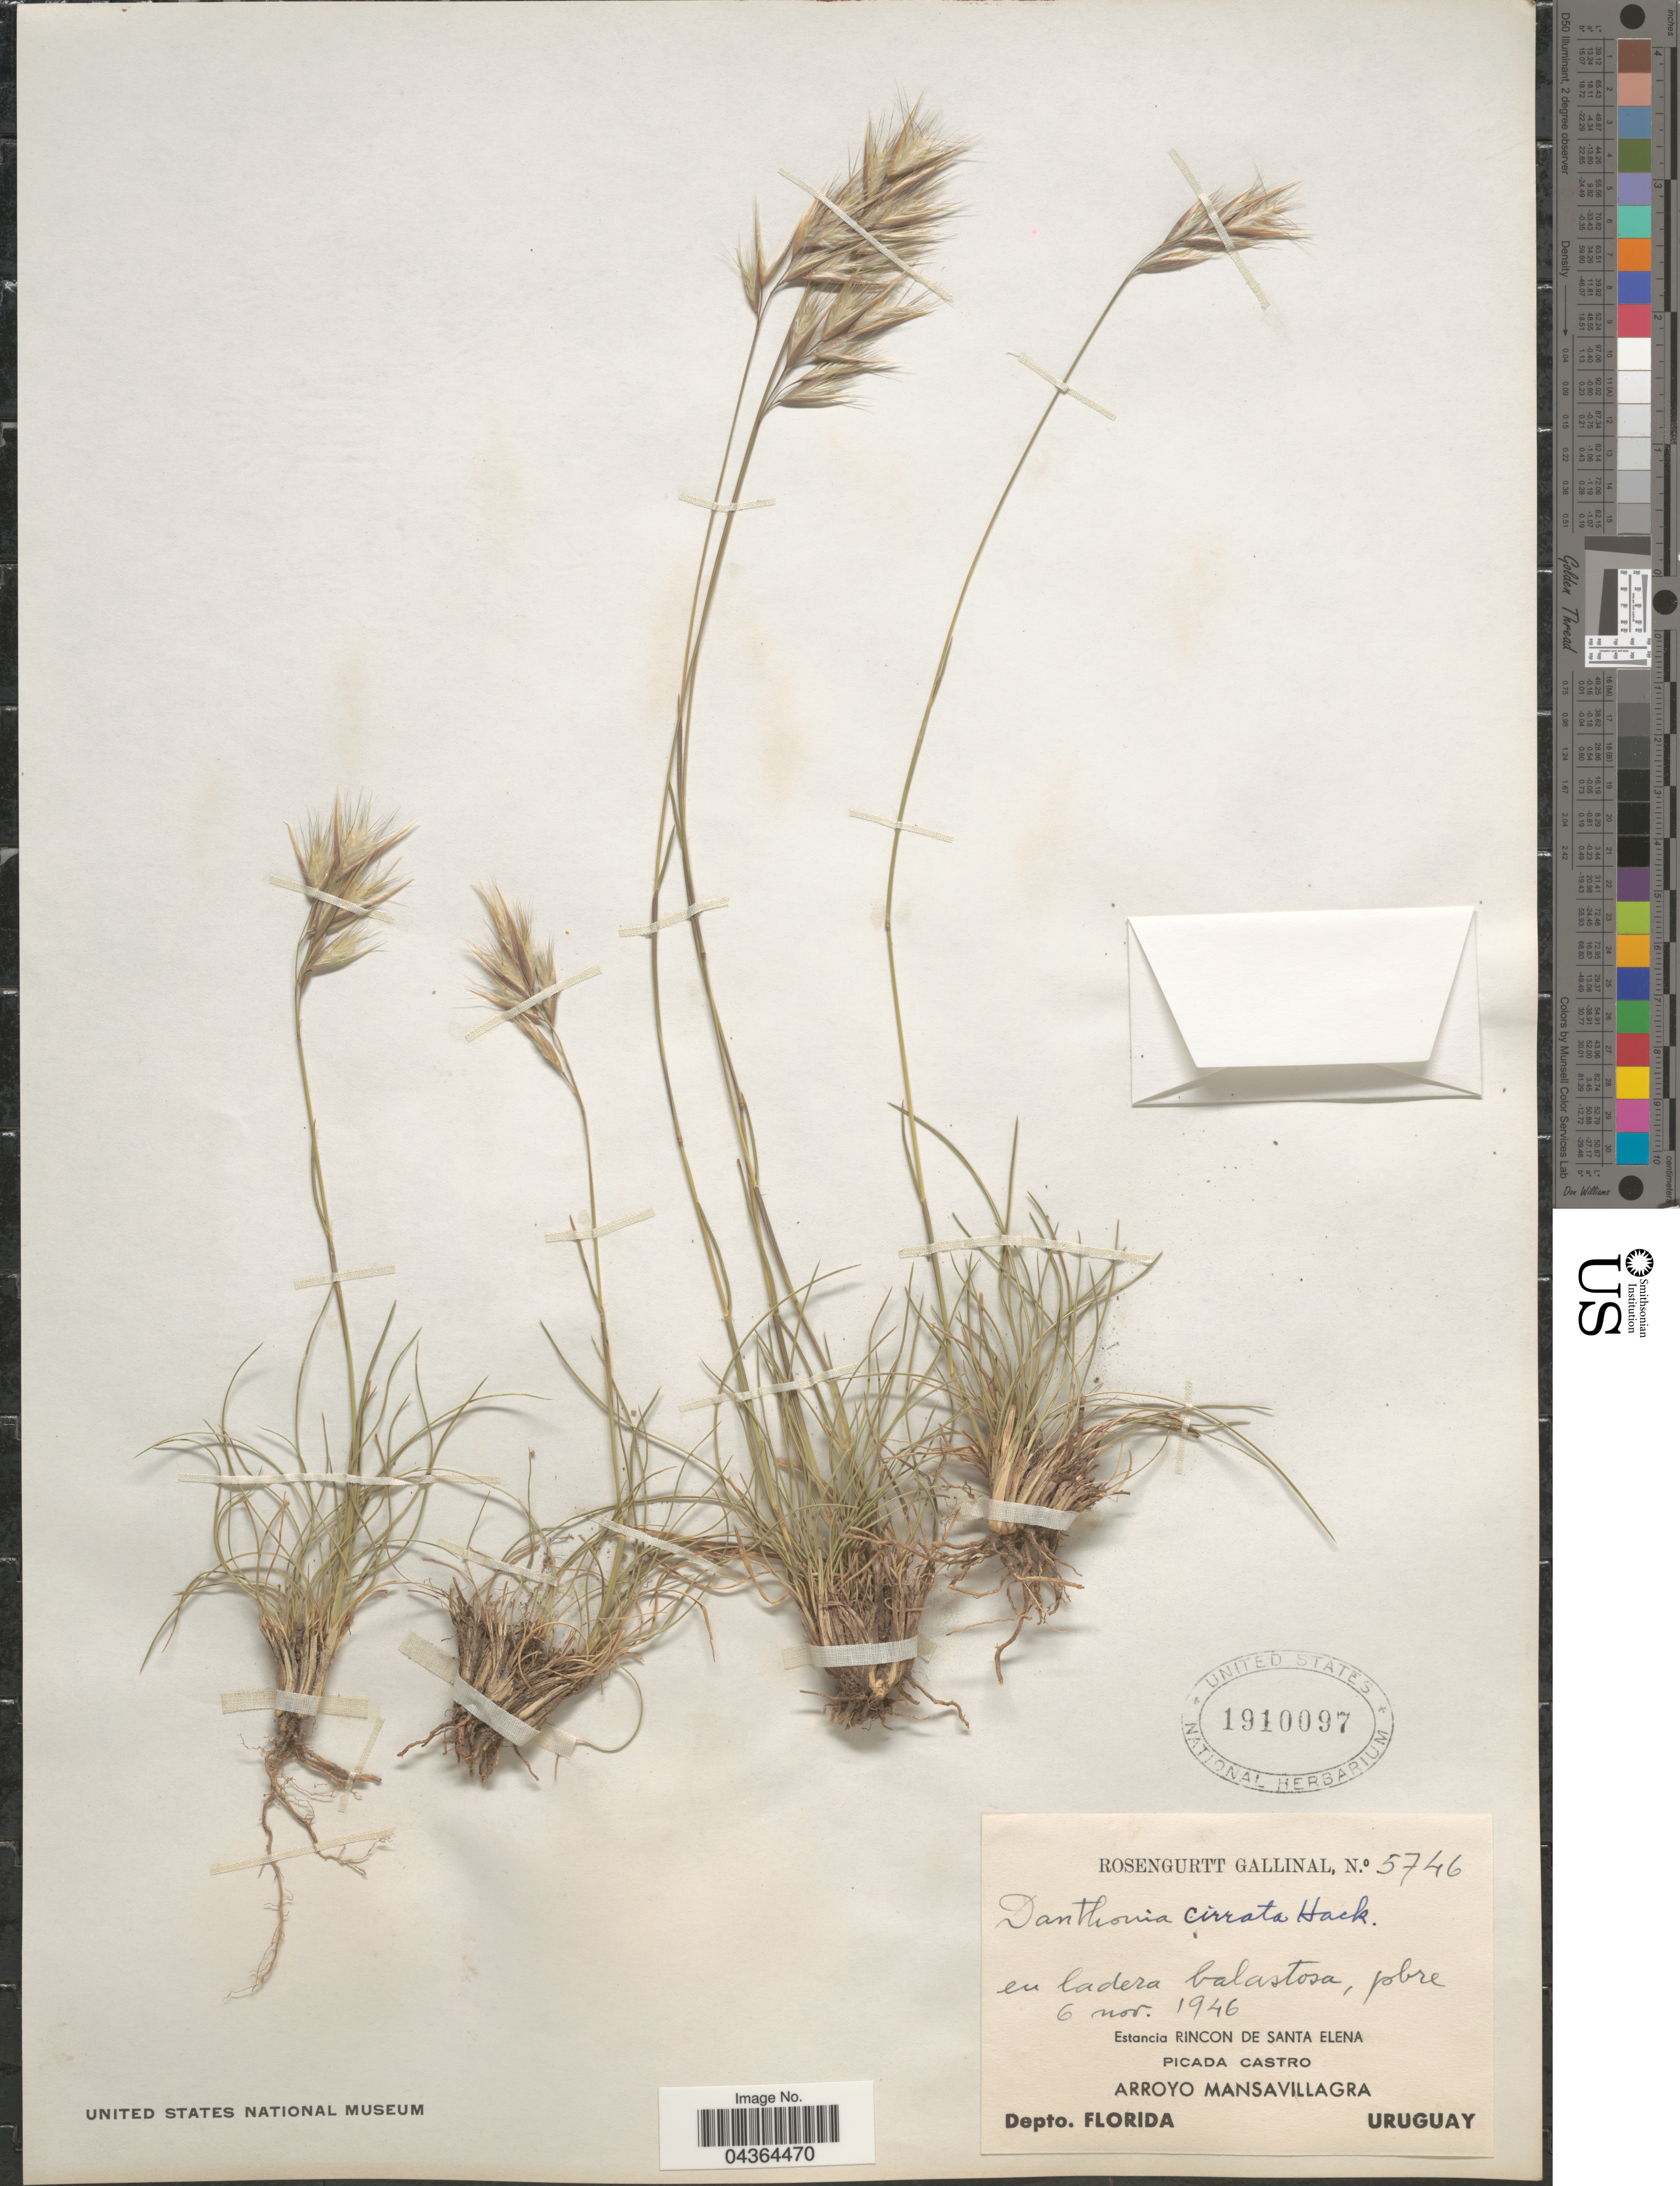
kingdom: Plantae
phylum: Tracheophyta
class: Liliopsida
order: Poales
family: Poaceae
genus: Danthonia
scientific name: Danthonia cirrata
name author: Hack. & Arechav.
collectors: Rosengurtt & -. Gallinal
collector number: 5746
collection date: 1946-11-06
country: Uruguay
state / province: Florida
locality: Estancia Rincon de Santa Elena. Picada Castro. Arroyo Mansavillagra. Depto. Florida.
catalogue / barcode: US 1910097